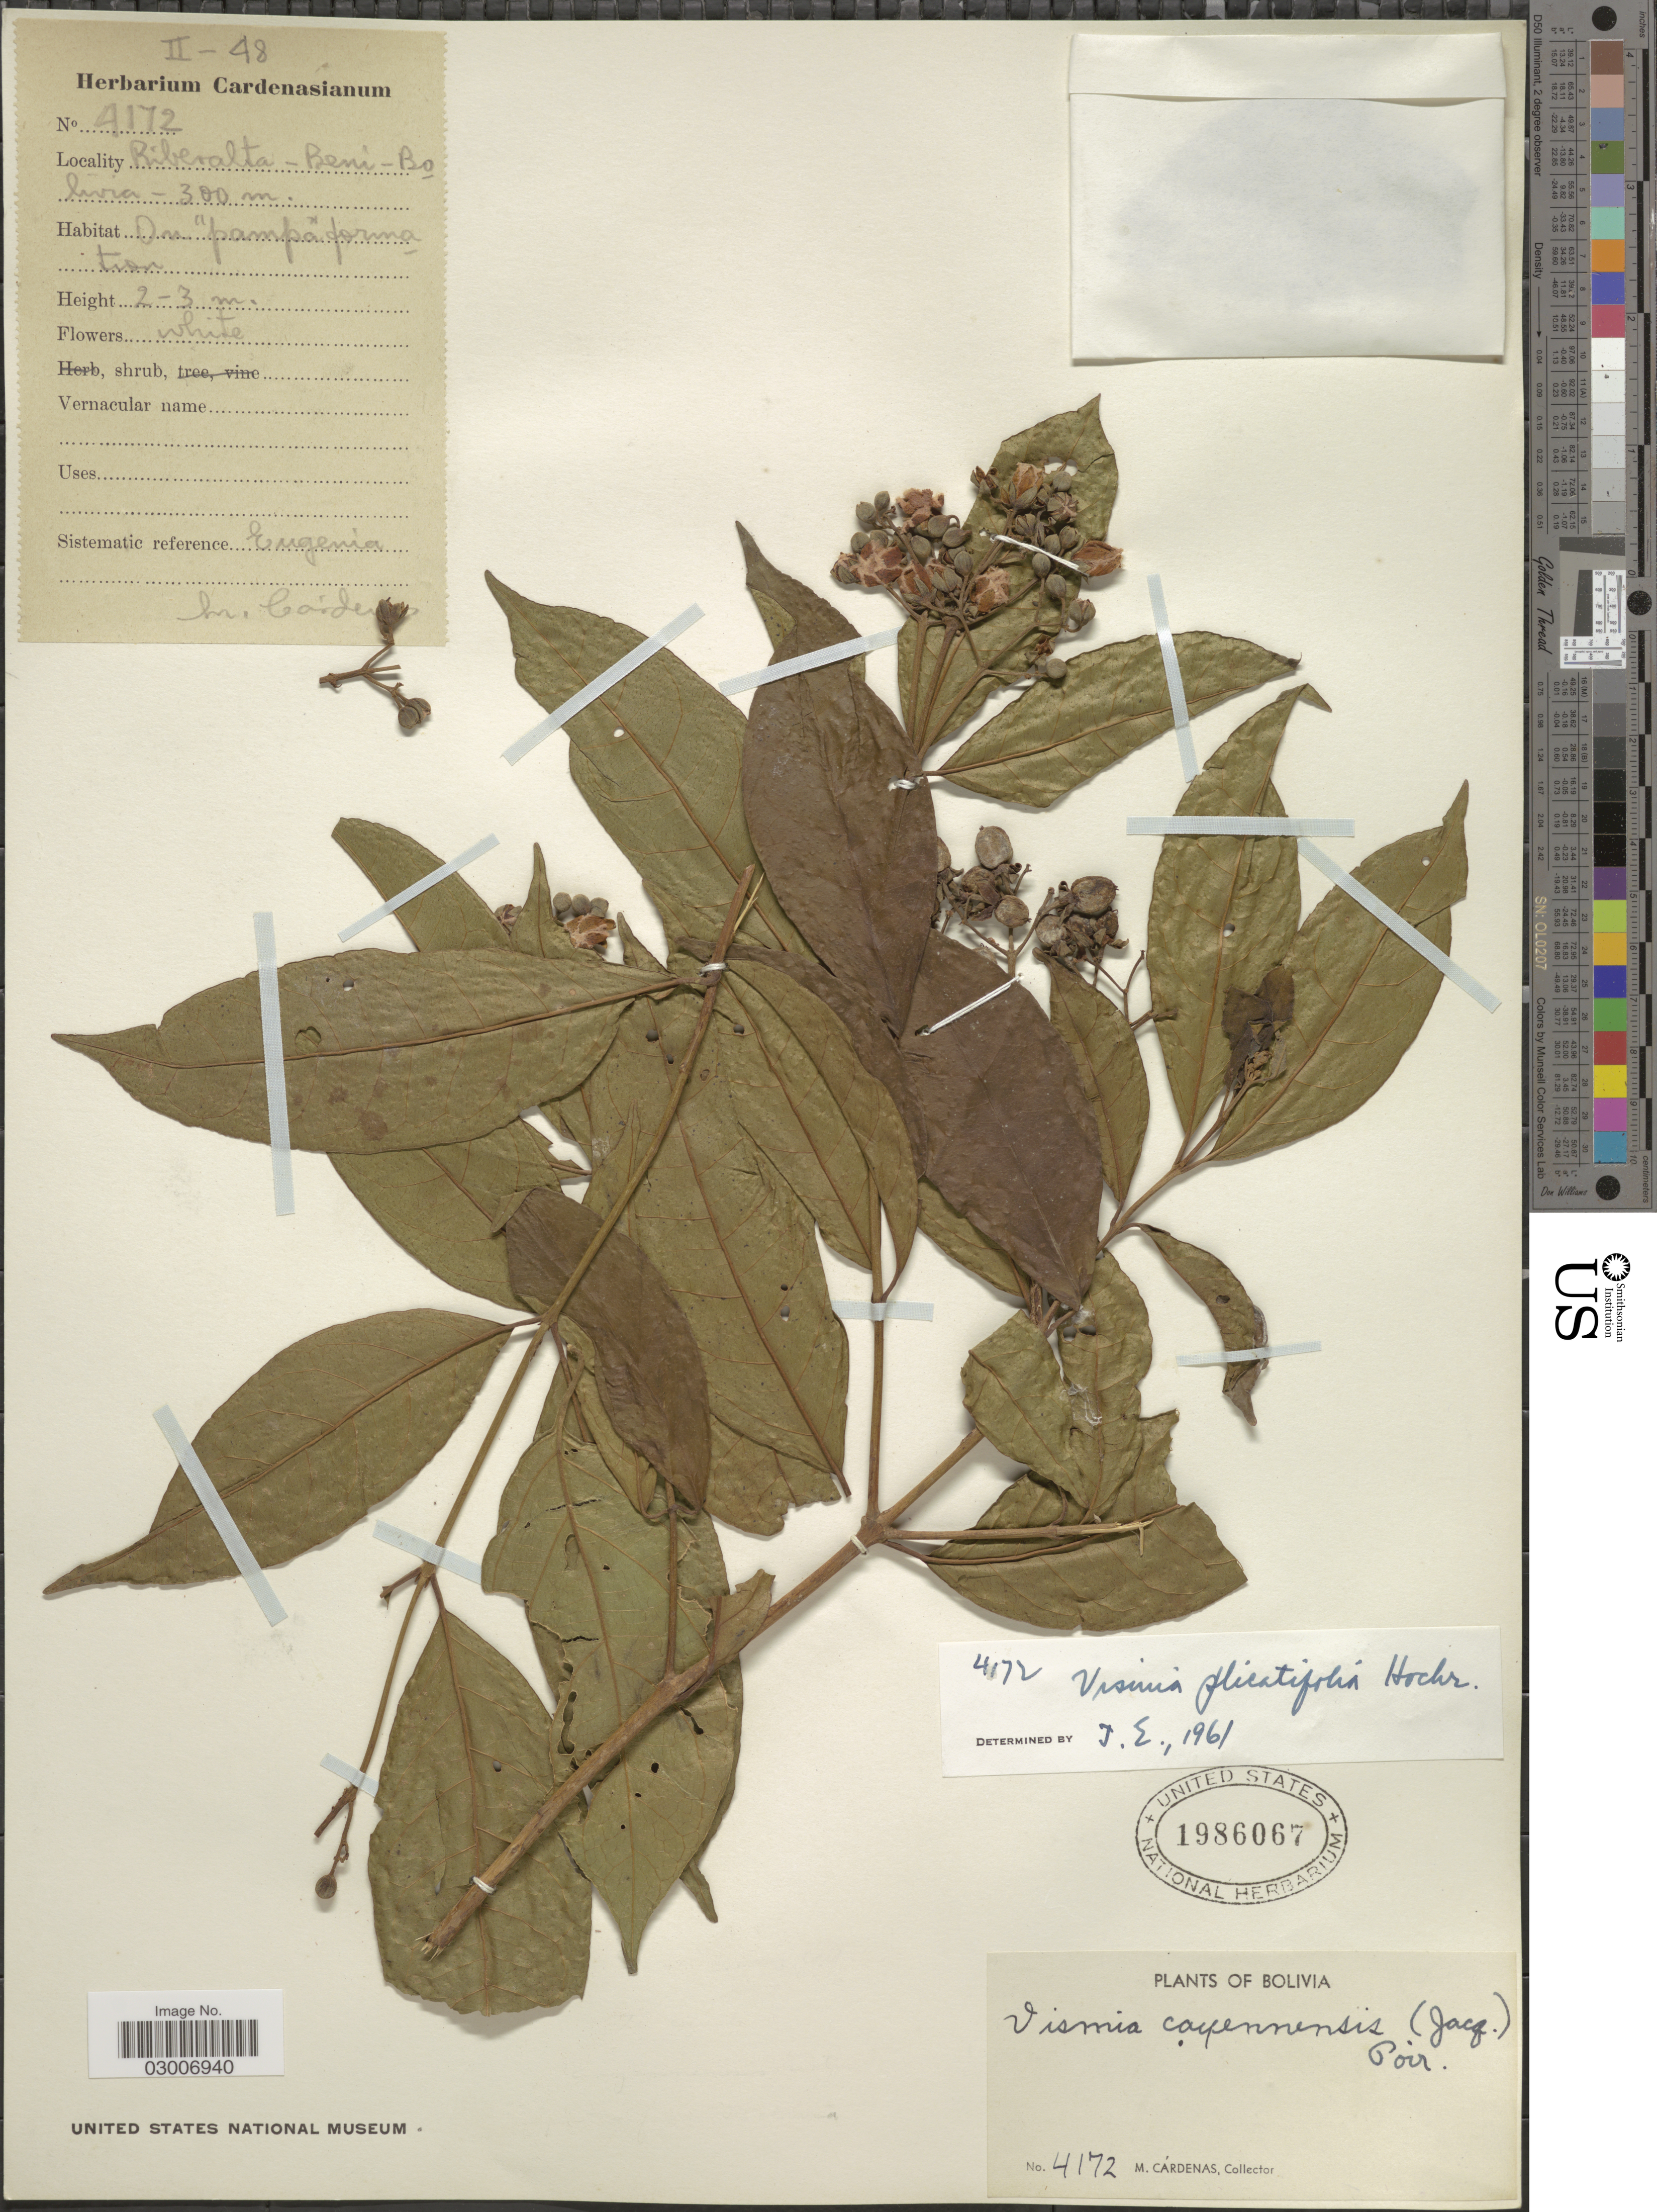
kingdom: Plantae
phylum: Tracheophyta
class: Magnoliopsida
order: Malpighiales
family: Hypericaceae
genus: Vismia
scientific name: Vismia plicatifolia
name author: Hochr.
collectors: M. Cárdenas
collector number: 4172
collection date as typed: Transcribed d/m/y: /2/48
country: Bolivia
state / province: Beni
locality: Riberalta - Beni. On "pampa" formation.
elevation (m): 300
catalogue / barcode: US 1986067